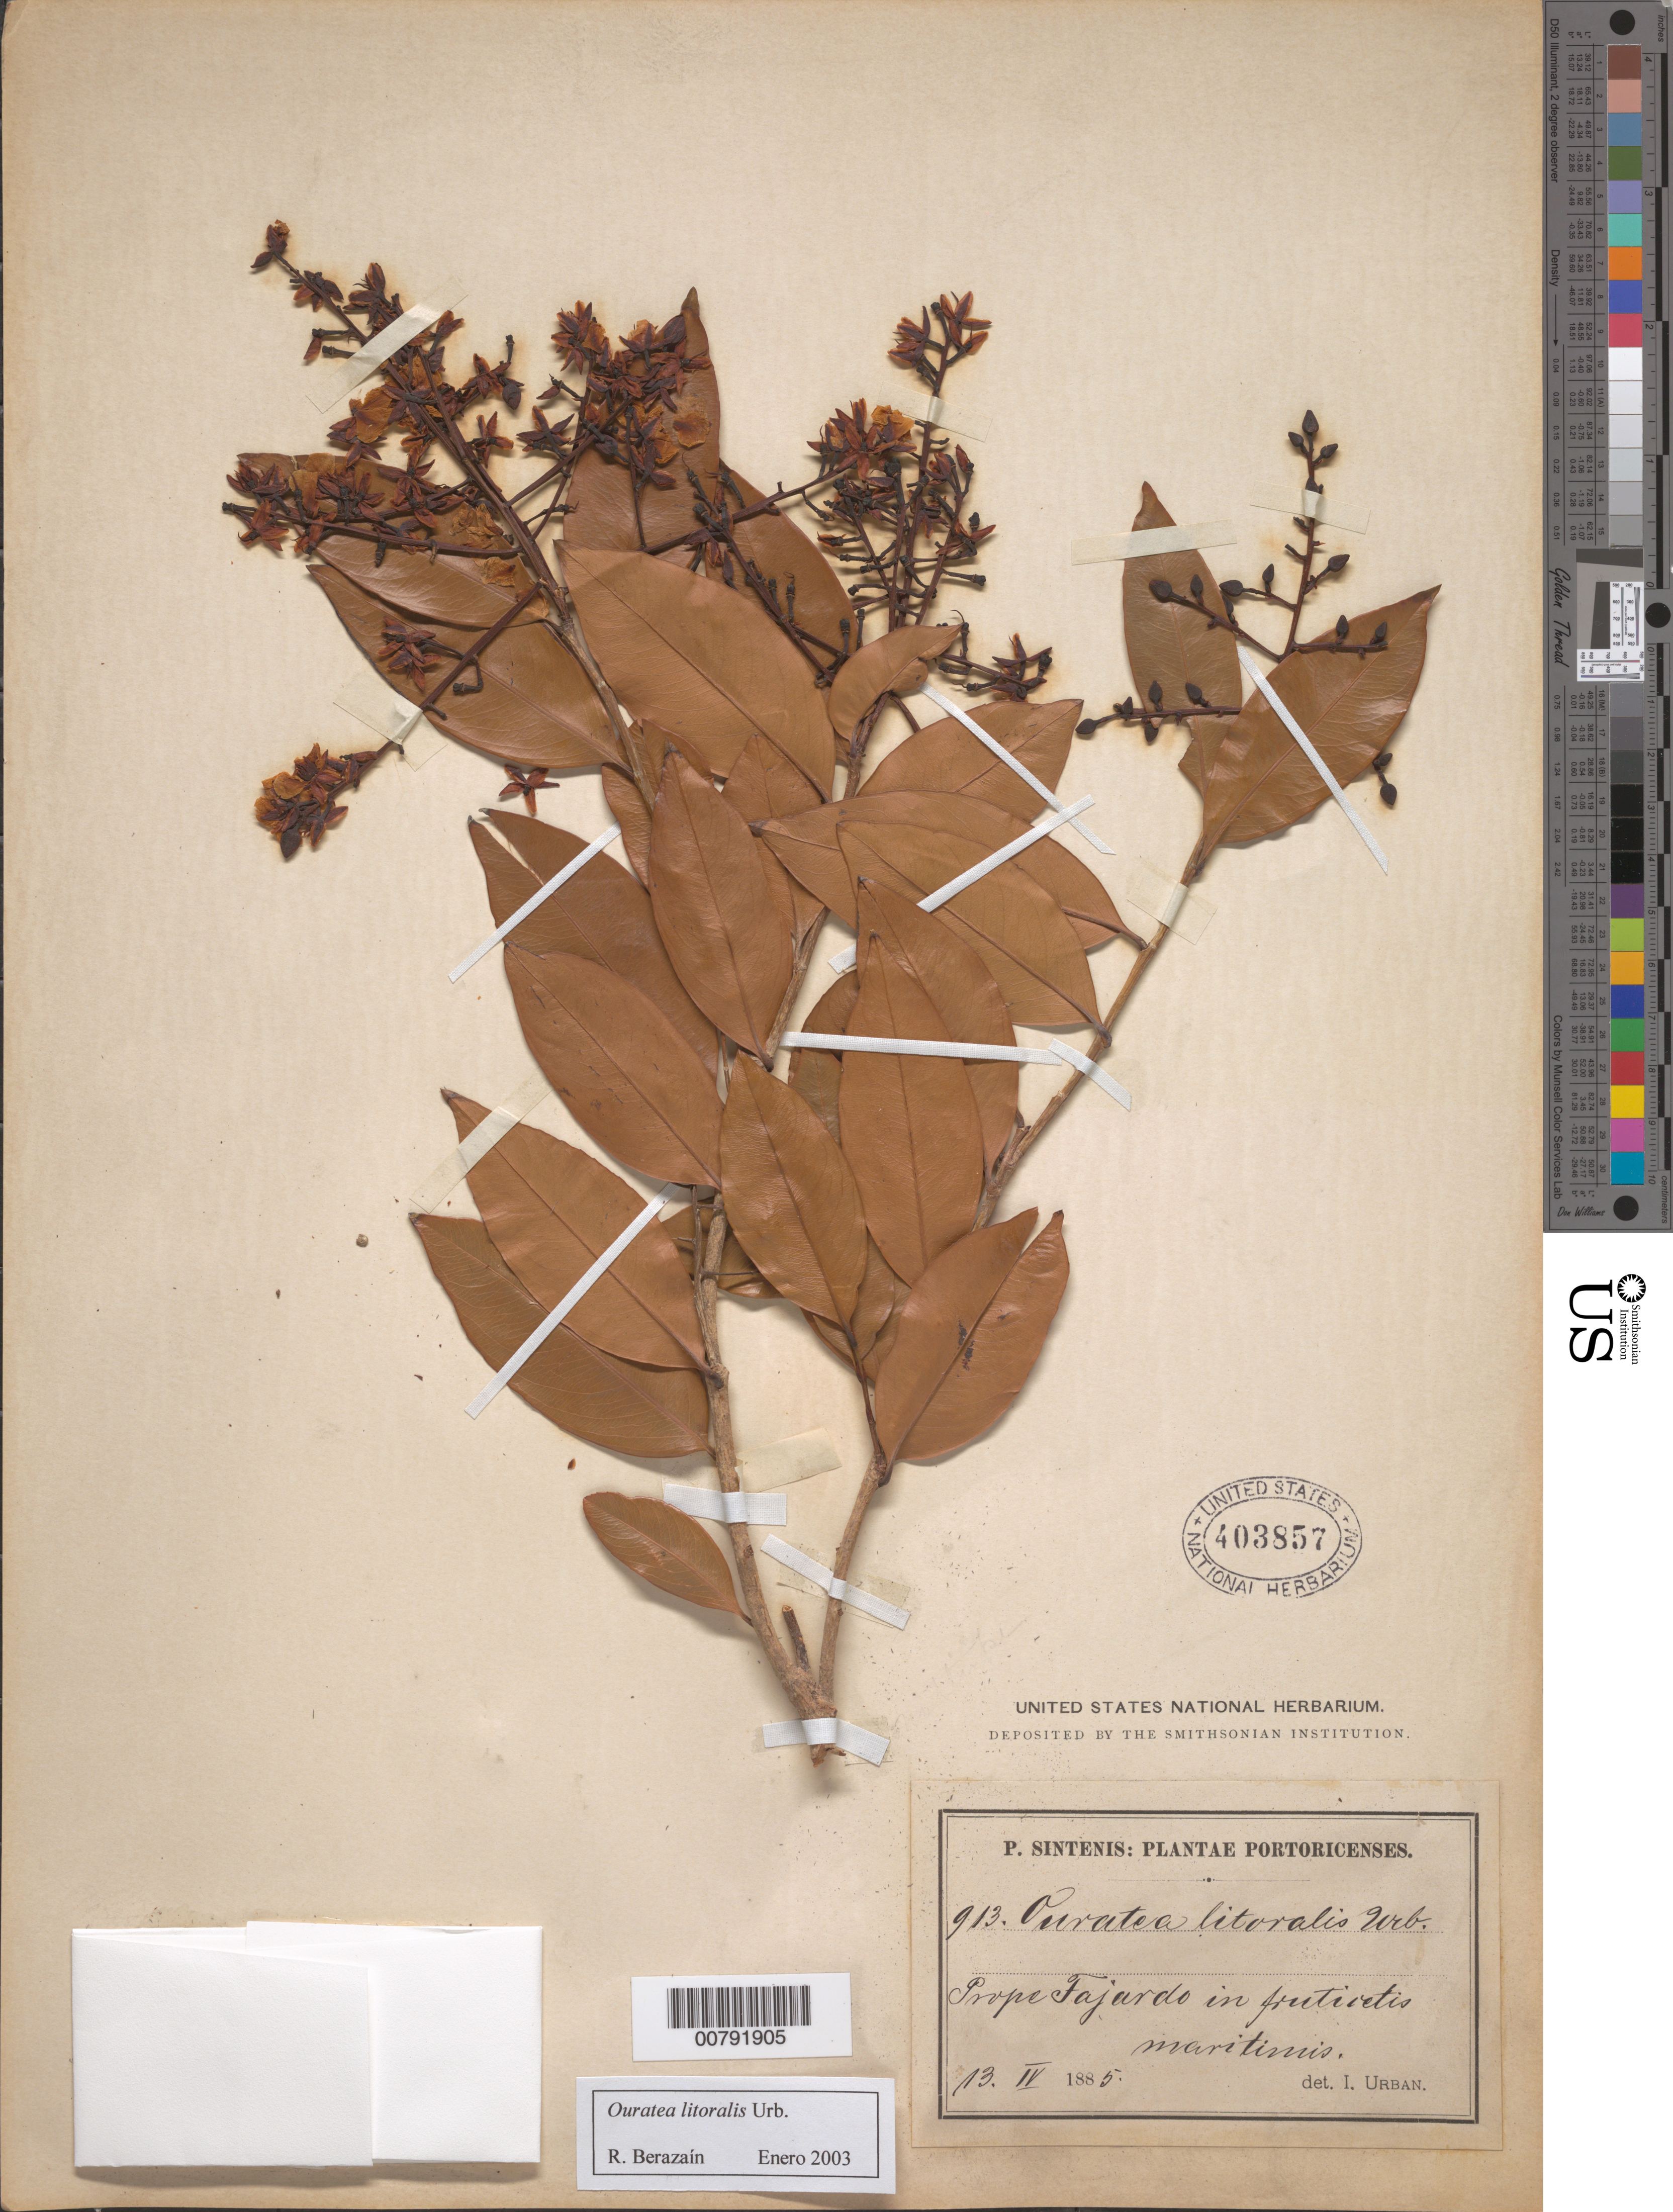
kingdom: Plantae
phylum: Tracheophyta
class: Magnoliopsida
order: Malpighiales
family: Ochnaceae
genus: Ouratea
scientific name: Ouratea littoralis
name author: Urb.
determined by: Berazaín, R.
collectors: P. Sintenis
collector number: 913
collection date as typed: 13 Apr 1885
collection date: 1885-04-13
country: Puerto Rico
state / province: Fajardo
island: Puerto Rico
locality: Fajardo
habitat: In frutivetis maritimis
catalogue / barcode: US 403857